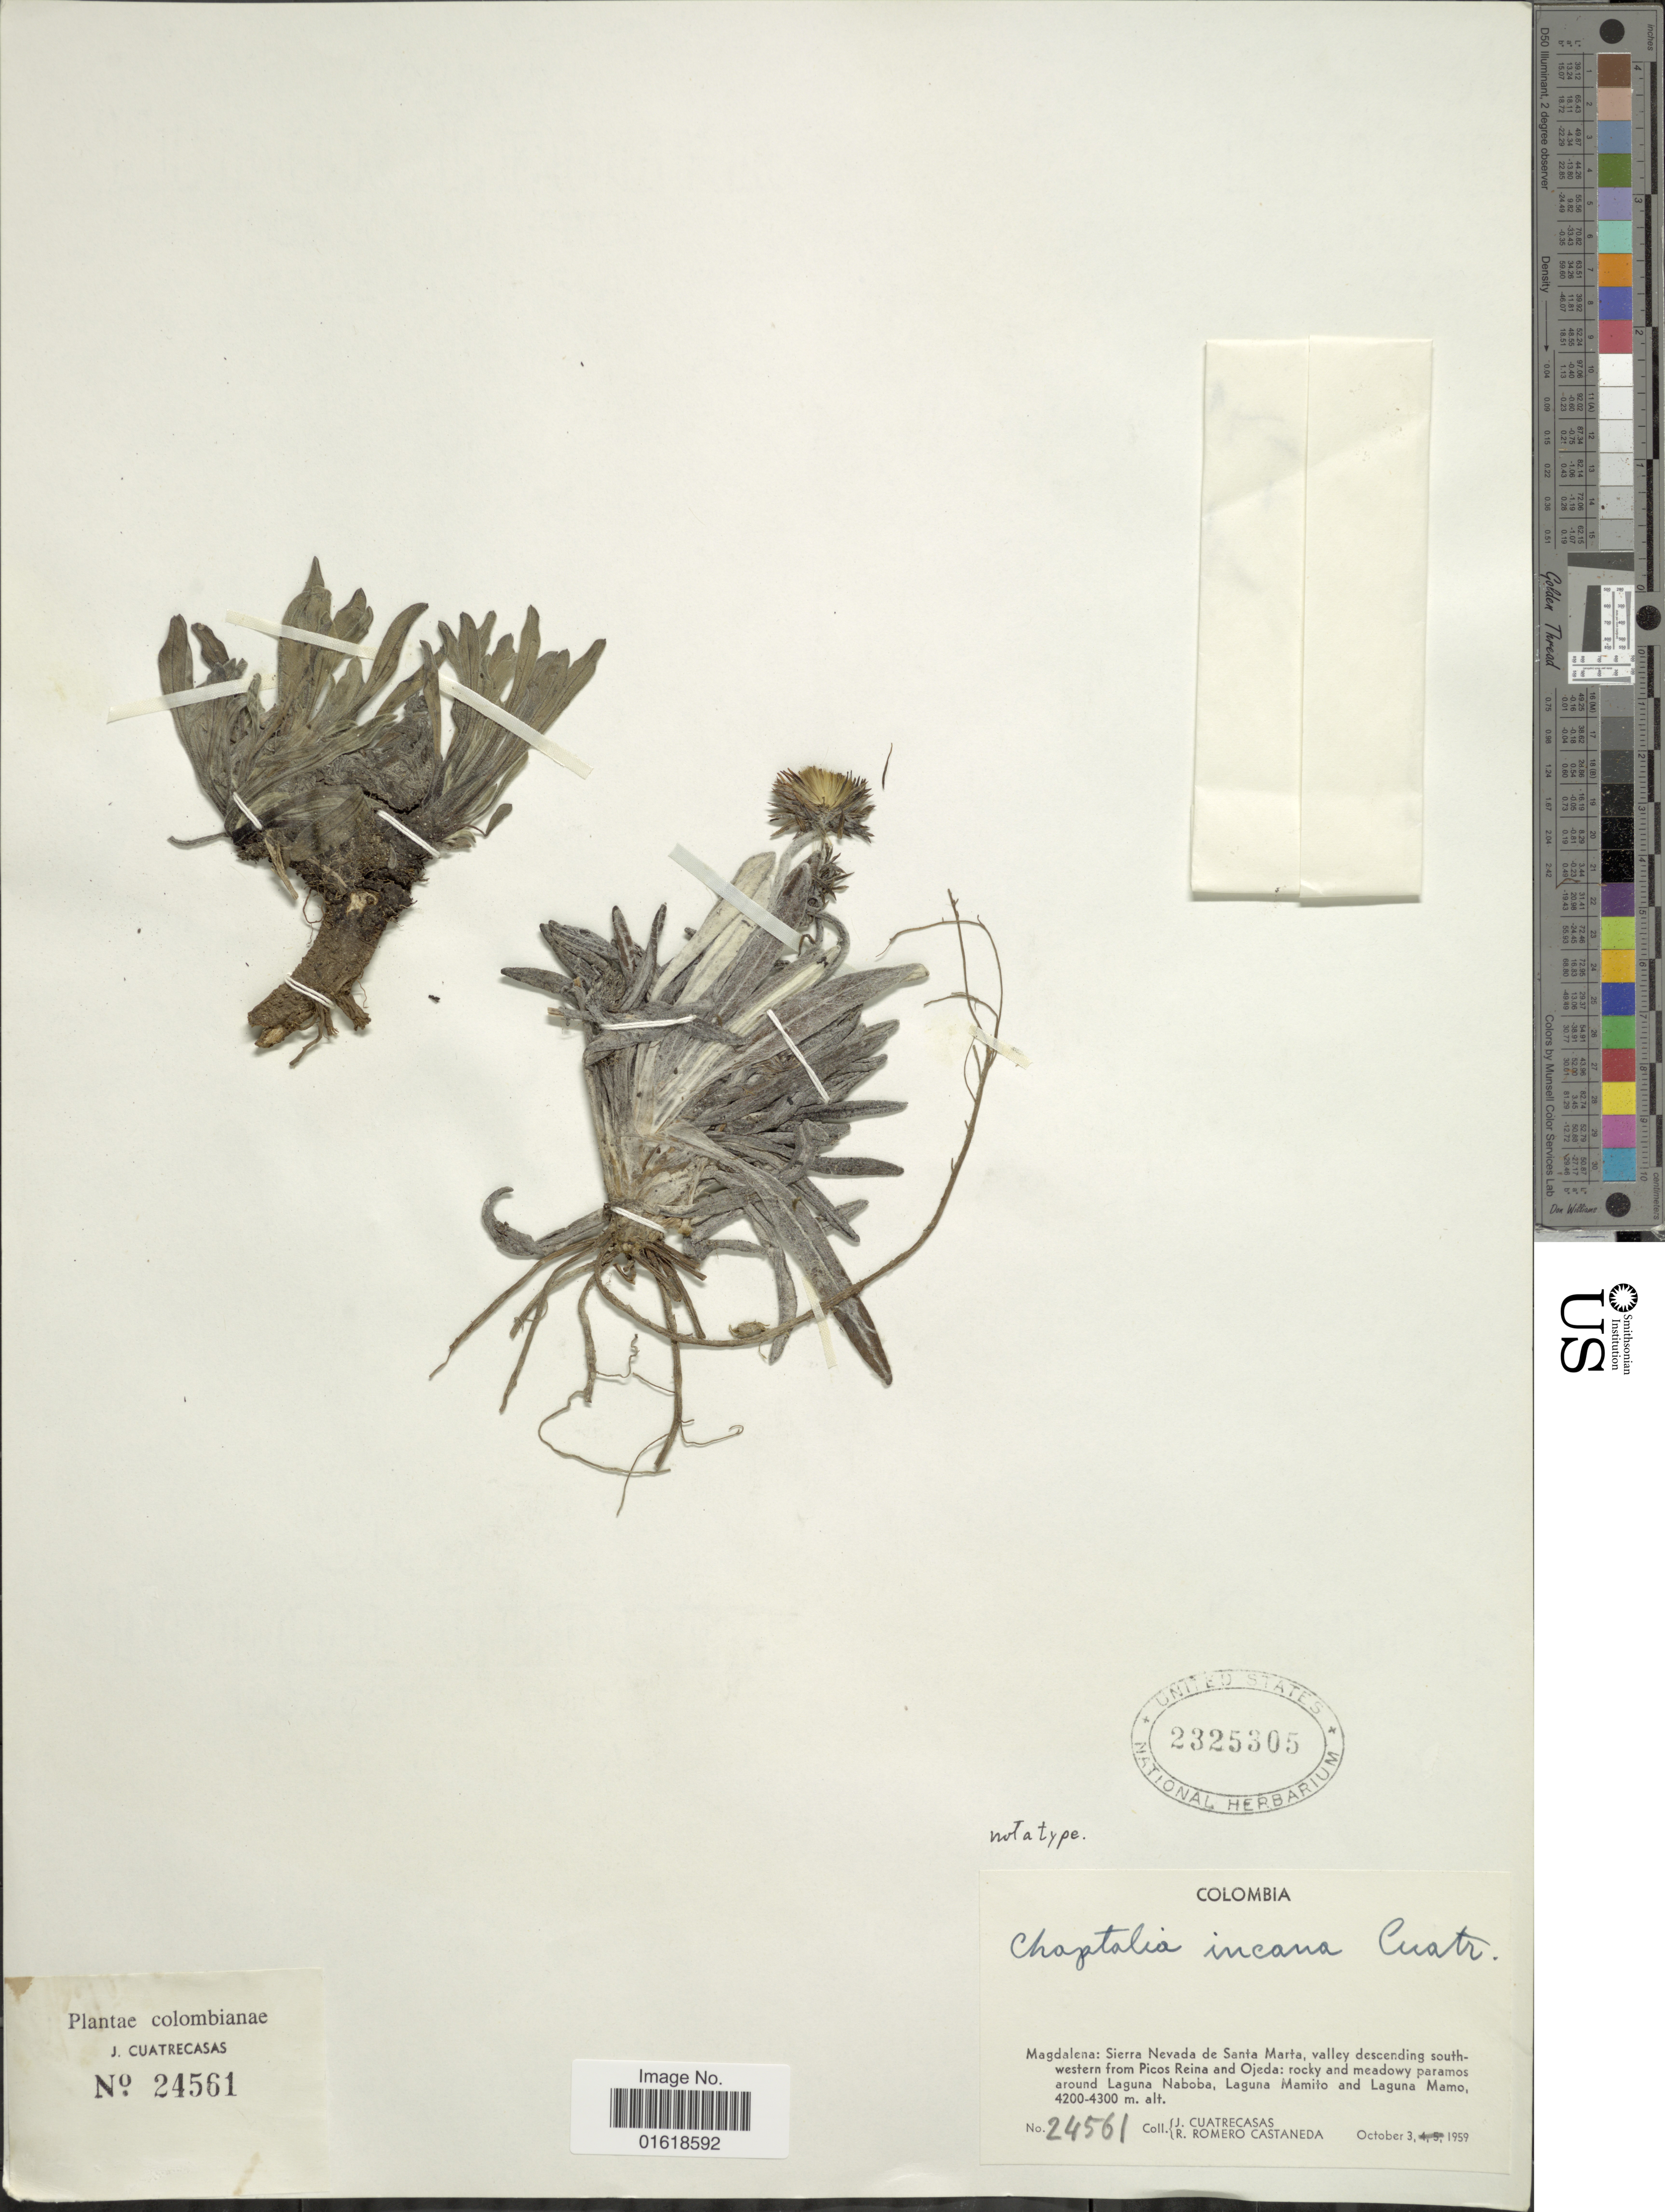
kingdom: Plantae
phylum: Tracheophyta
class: Magnoliopsida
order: Asterales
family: Asteraceae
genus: Chaptalia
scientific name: Chaptalia incana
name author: Cuatrec.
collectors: J. Cuatrecasas & R. Romero Castañeda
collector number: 24561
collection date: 1959-10-03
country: Colombia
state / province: Magdalena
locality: Magdalena: Sierra Nevada de Santa Marta, valley descending south-western from Picos Reina and Ojeda: rocky and meadowy paramos around Laguna Naboba, Laguna Mamito and Laguna Mamo.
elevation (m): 4200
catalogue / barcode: US 2325305